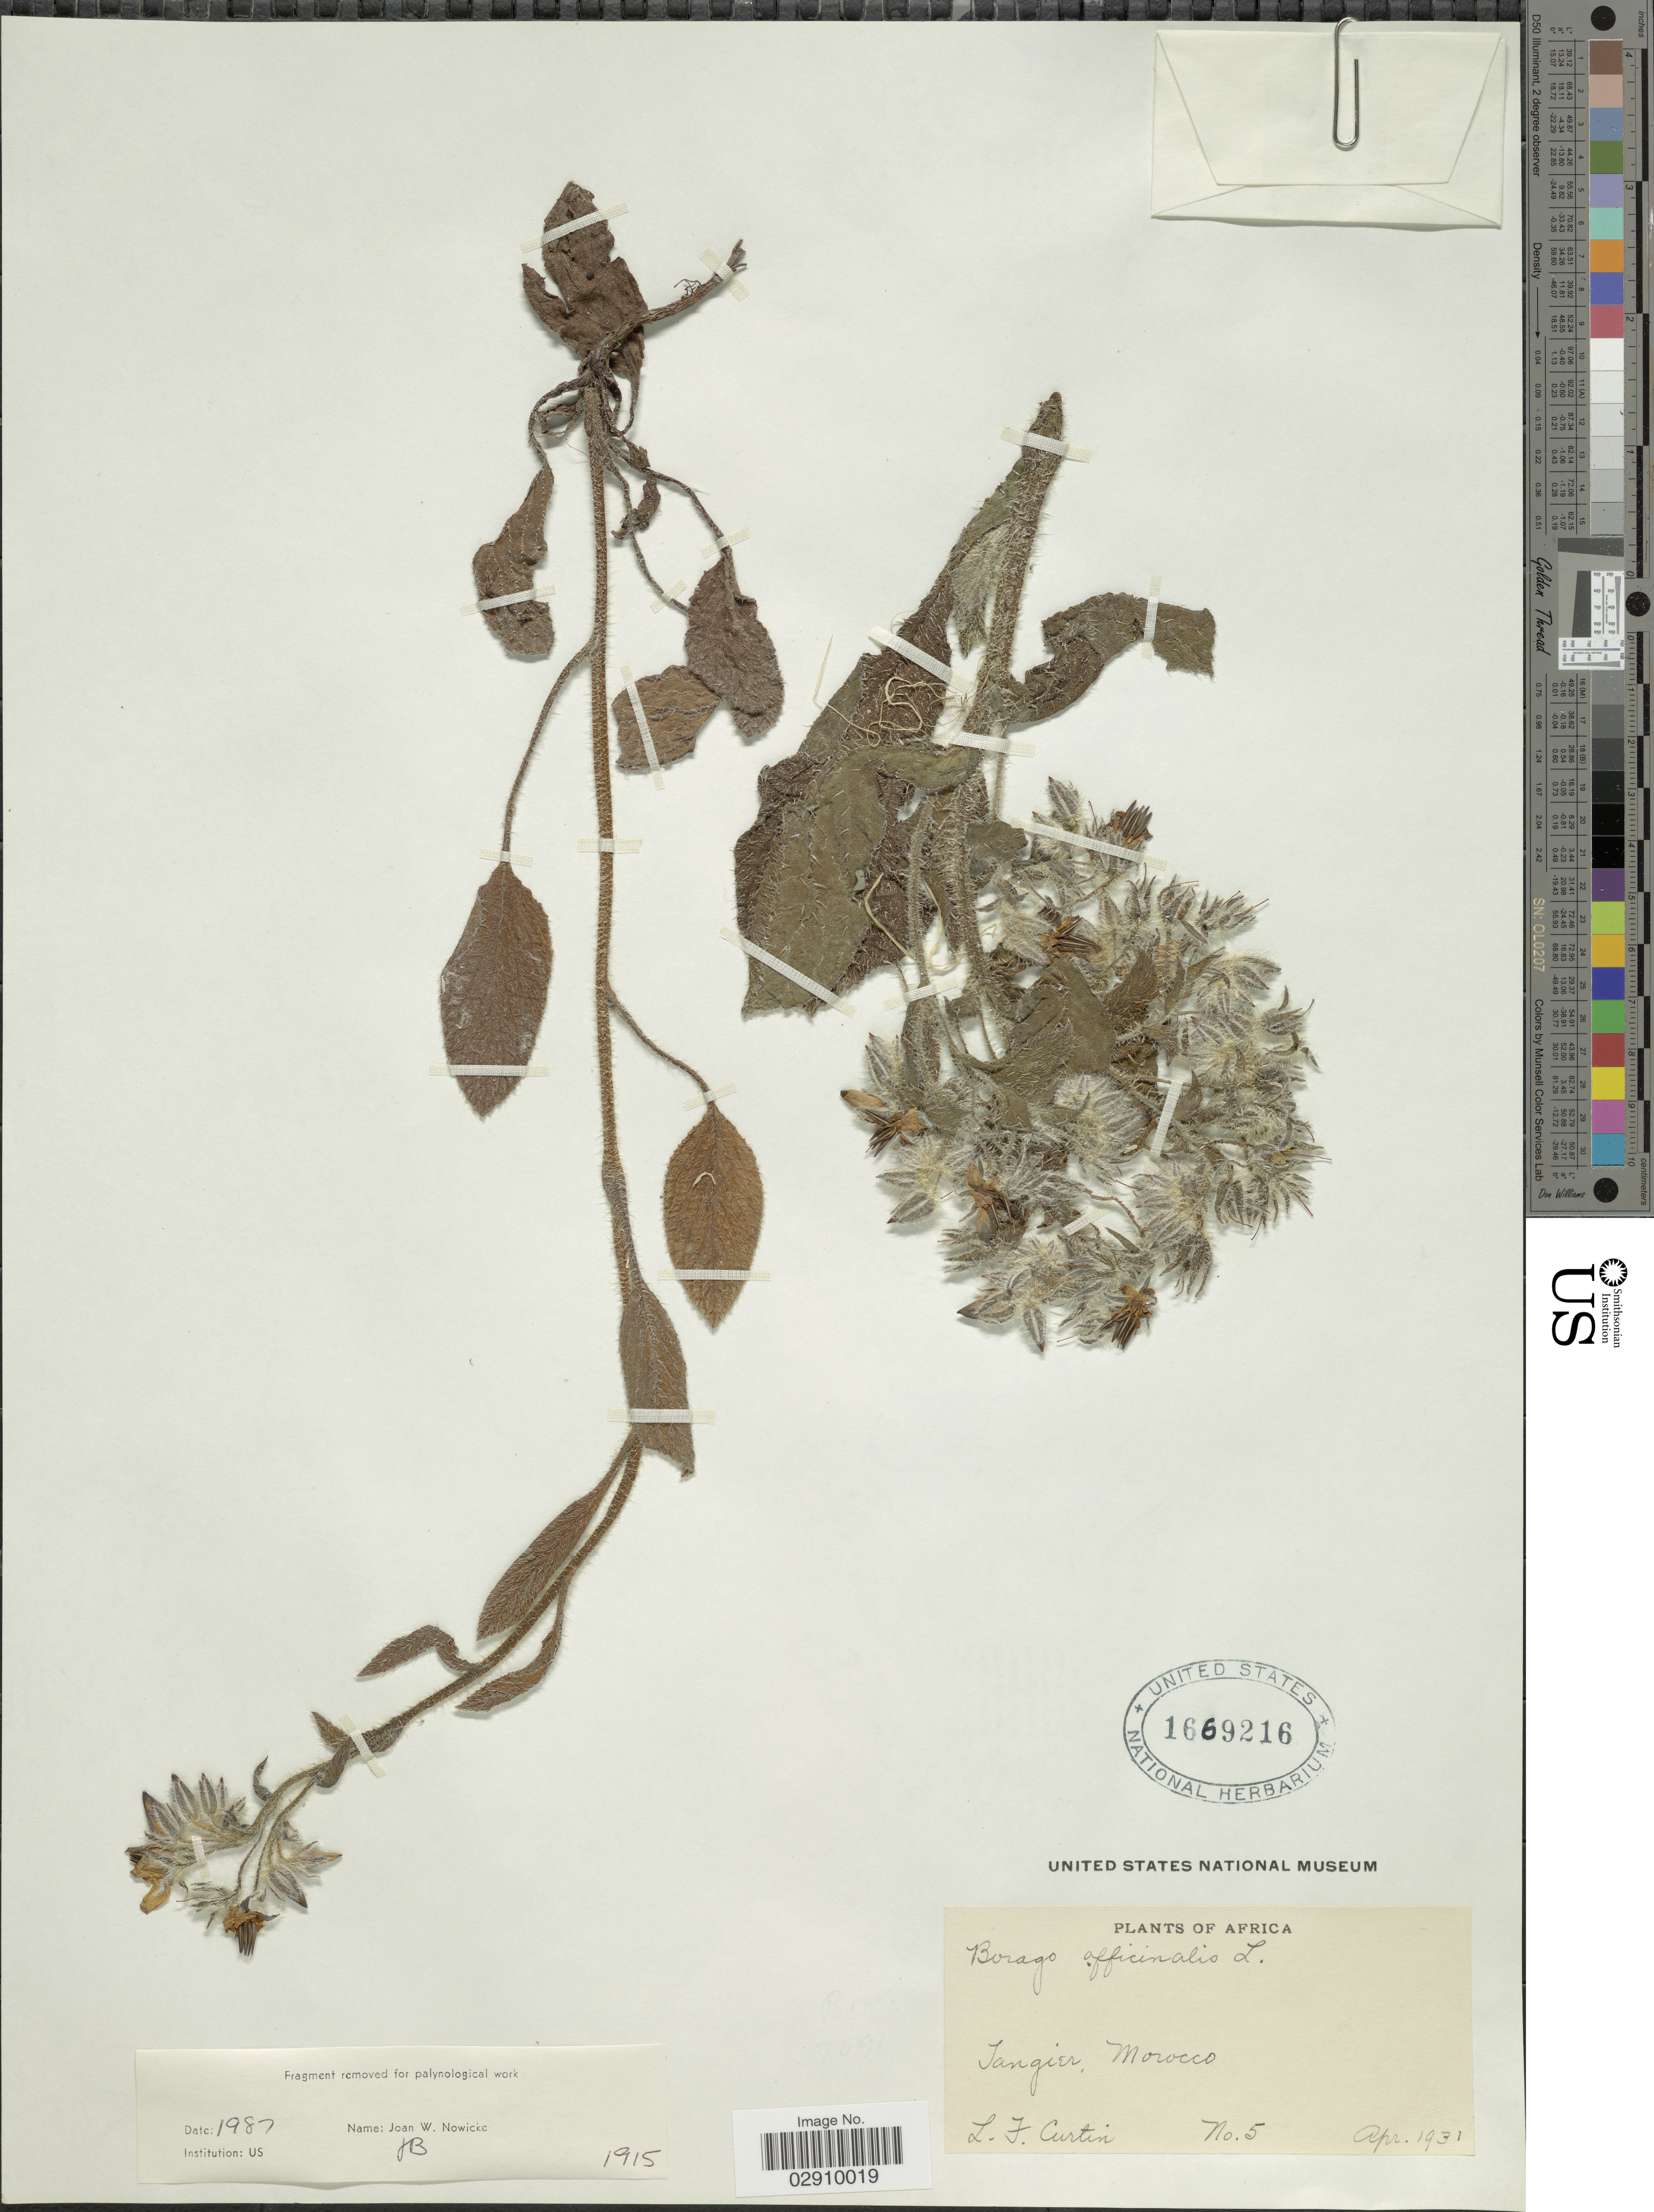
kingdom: Plantae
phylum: Tracheophyta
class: Magnoliopsida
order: Boraginales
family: Boraginaceae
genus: Borago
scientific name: Borago officinalis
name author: L.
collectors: L. Curtin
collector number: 5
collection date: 1931-04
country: Morocco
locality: Tangier.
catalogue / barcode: US 1669216